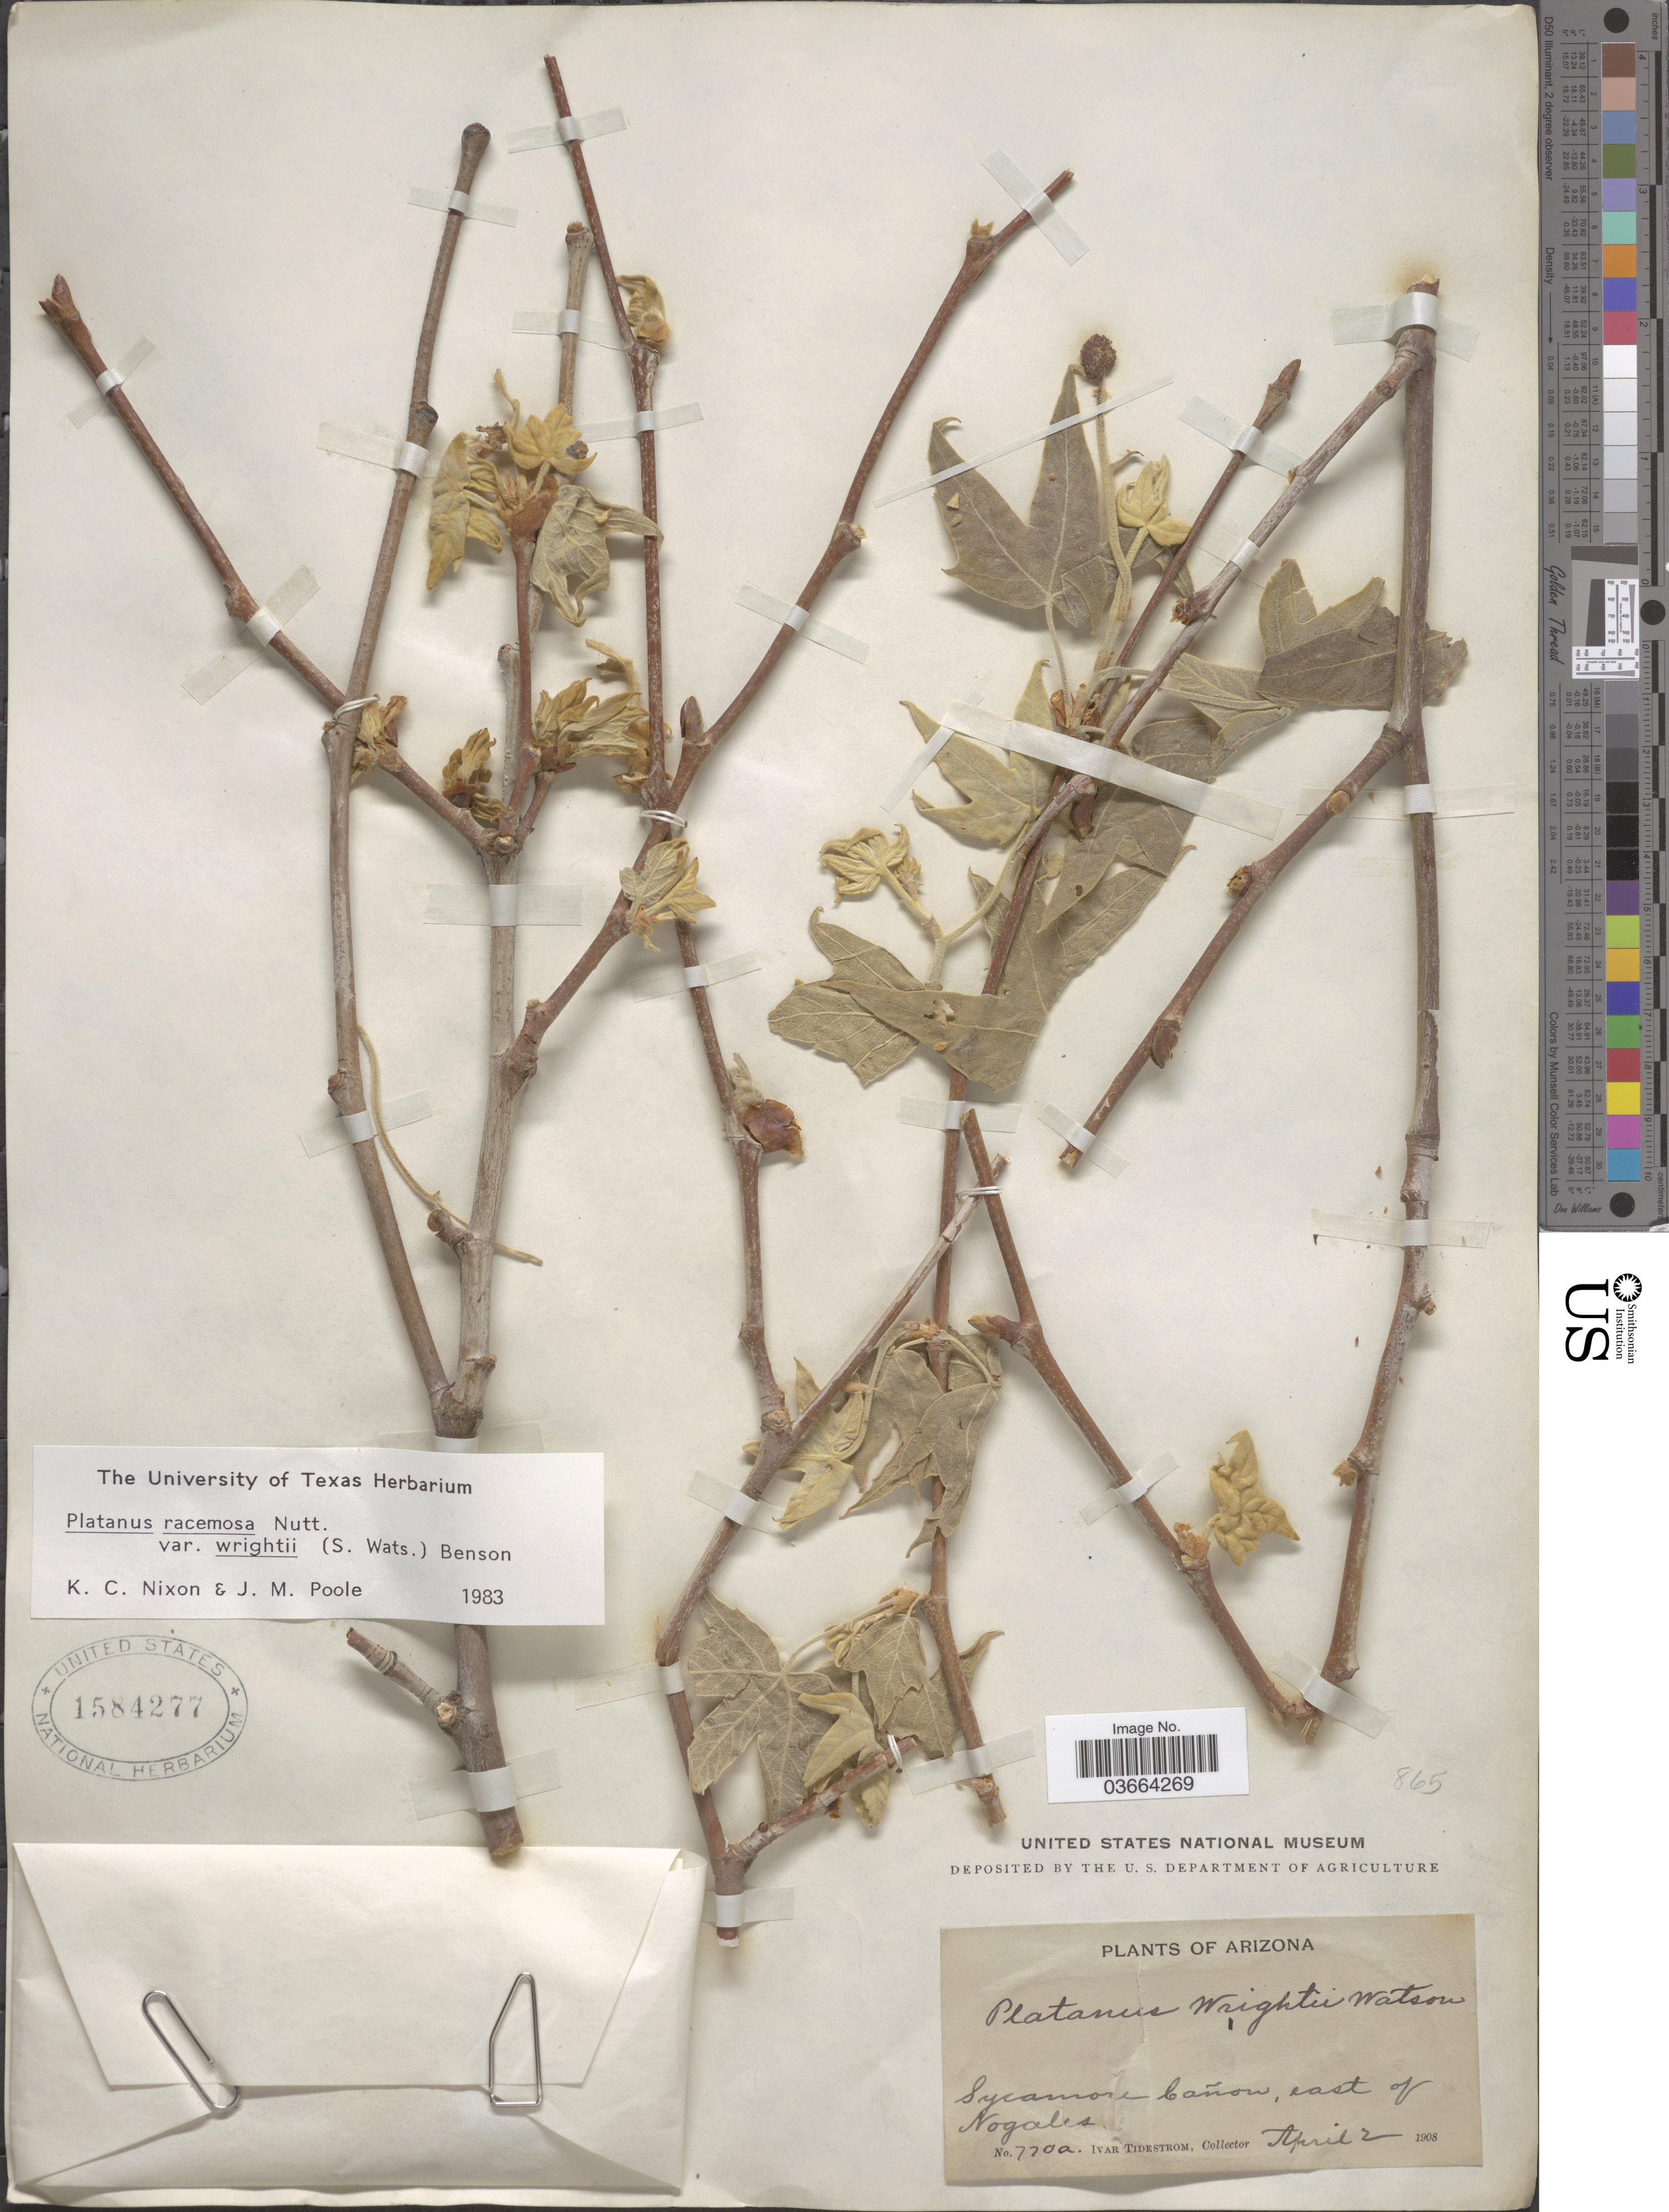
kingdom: Plantae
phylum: Tracheophyta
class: Magnoliopsida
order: Proteales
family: Platanaceae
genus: Platanus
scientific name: Platanus racemosa var. wrightii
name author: (S. Watson) L.D. Benson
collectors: I. F. Tidestrom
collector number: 770a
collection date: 1908-04-02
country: United States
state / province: Arizona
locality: Sycamore Cañon, east of Nogales.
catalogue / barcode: US 1584277